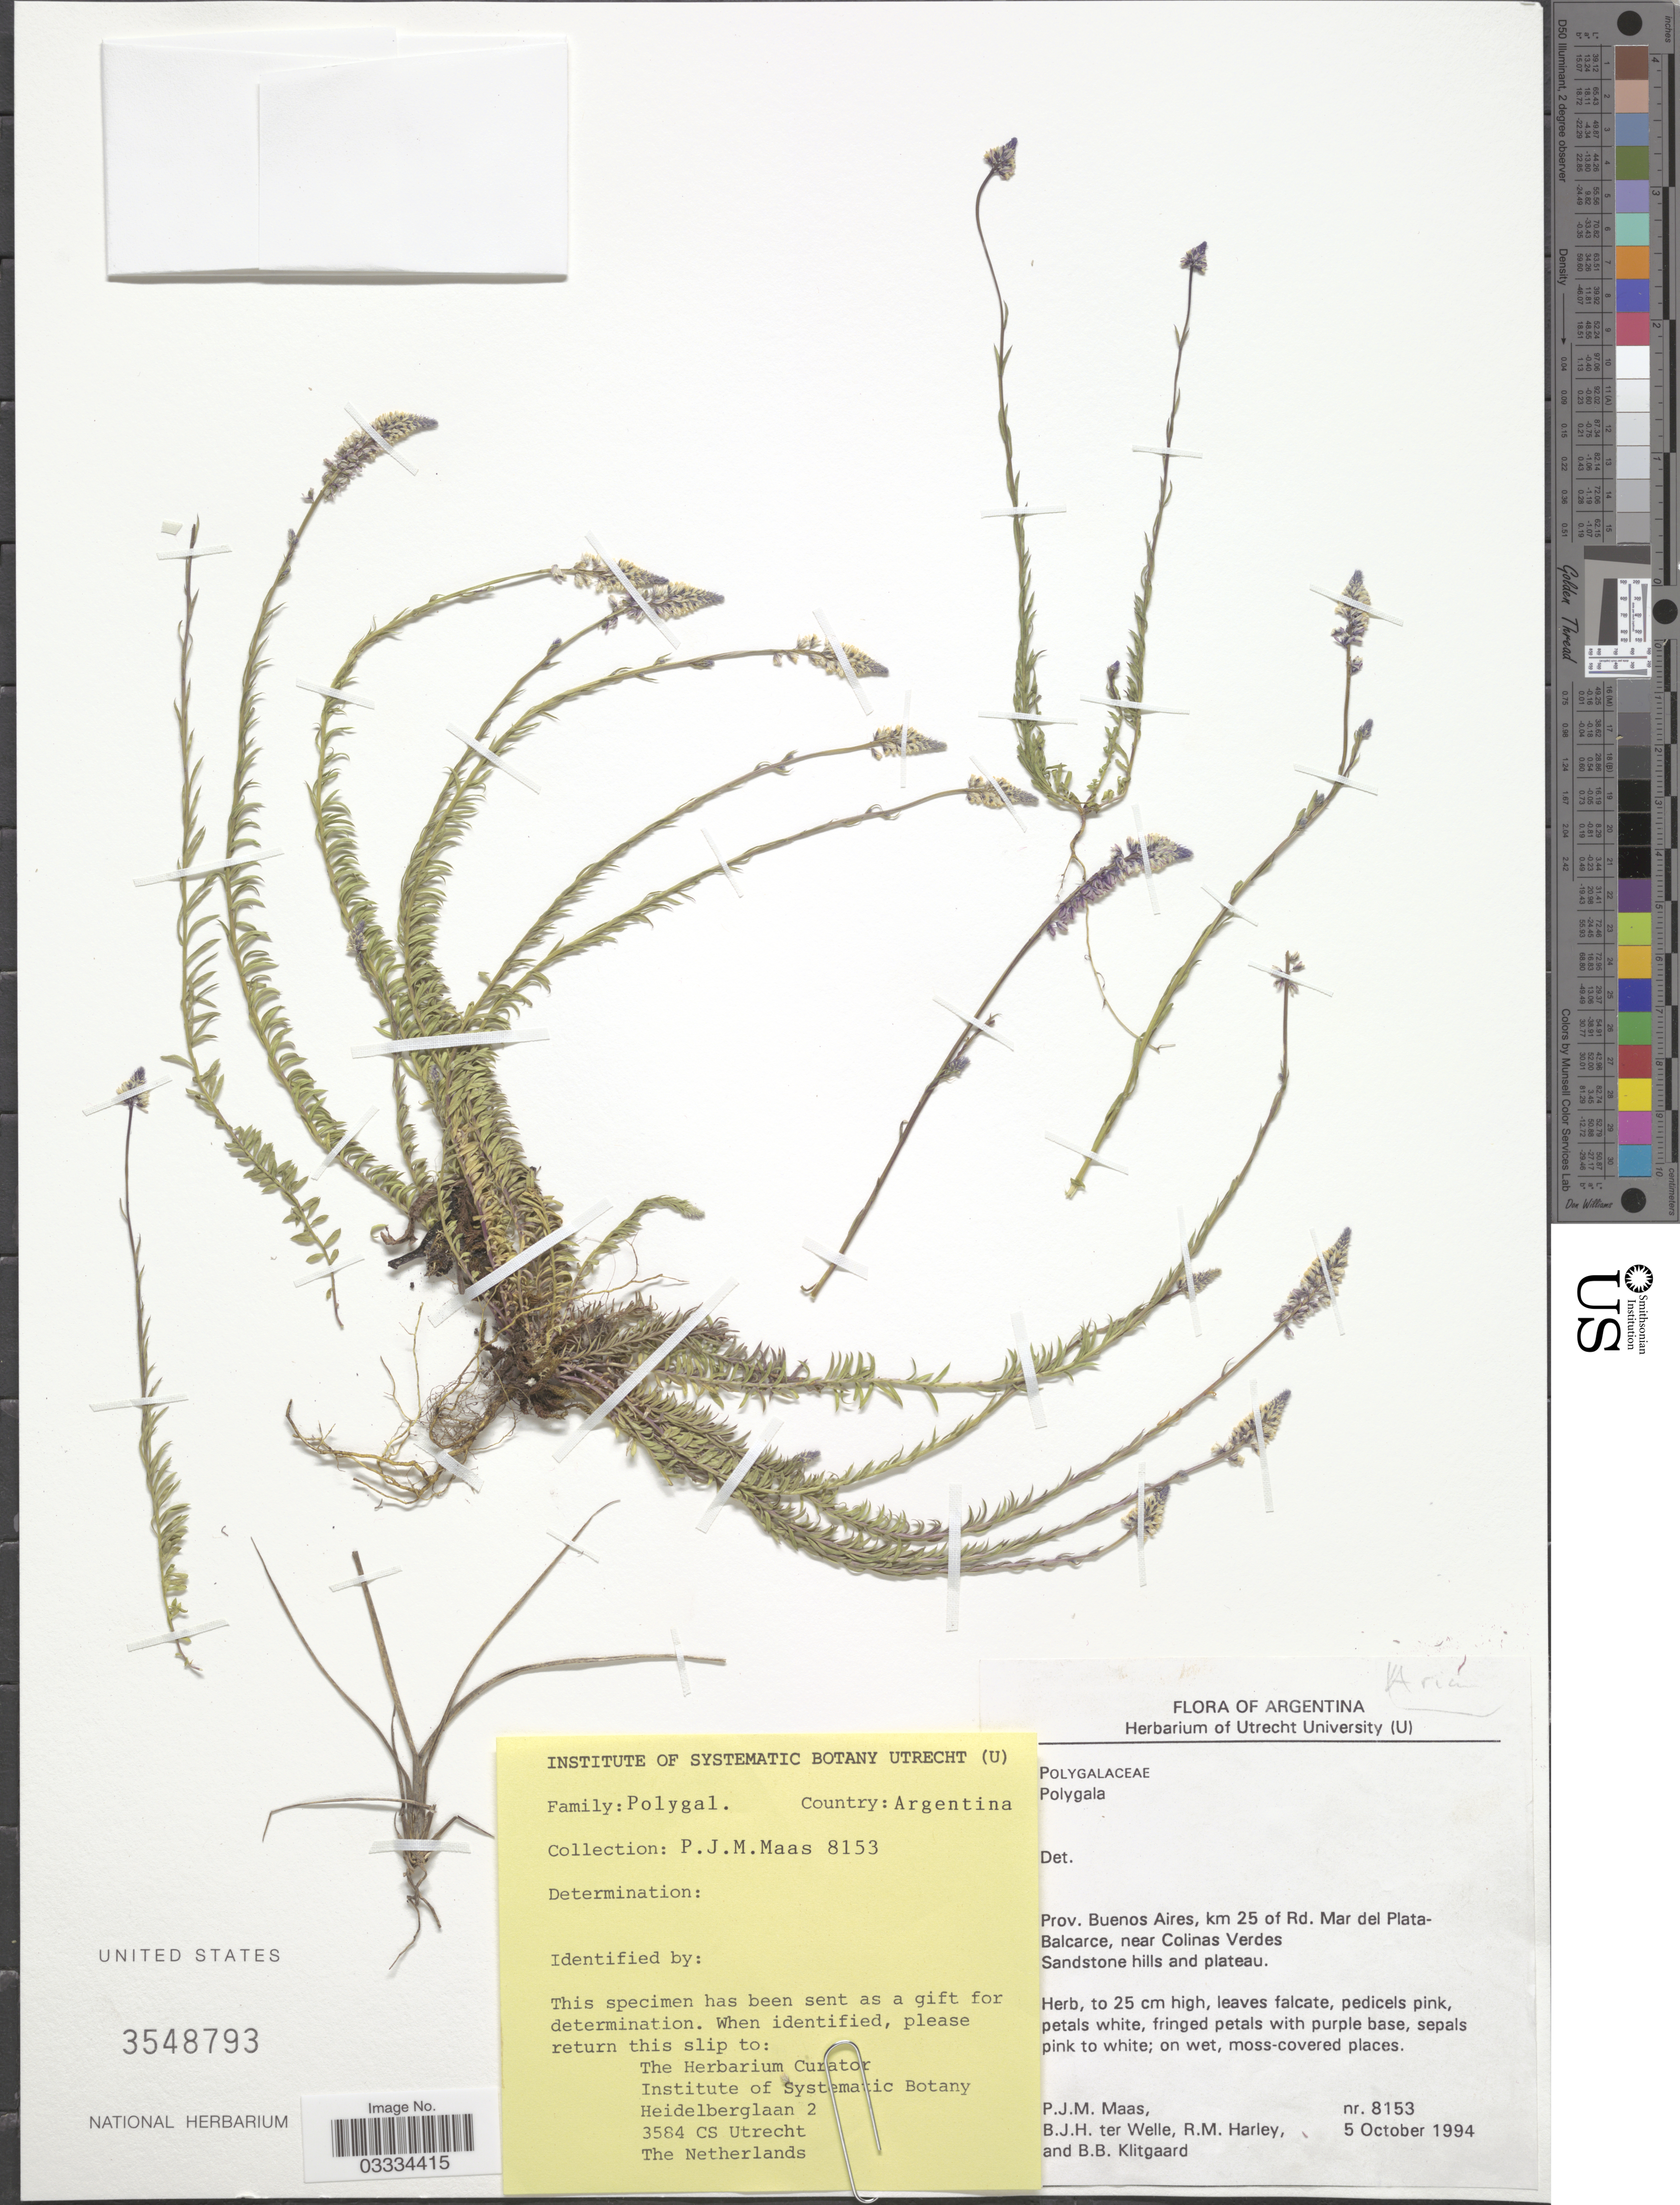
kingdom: Plantae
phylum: Tracheophyta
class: Magnoliopsida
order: Fabales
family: Polygalaceae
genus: Polygala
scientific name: Polygala sp.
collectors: P. Maas, B. Welle, R. M. Harley & B. B. Klitgaard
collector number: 8153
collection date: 1994-10-05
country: Argentina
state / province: Buenos Aires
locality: Km 25 of Rd. Mar del Plata-Balcarce, near Colinas Verdes.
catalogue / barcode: US 3548793